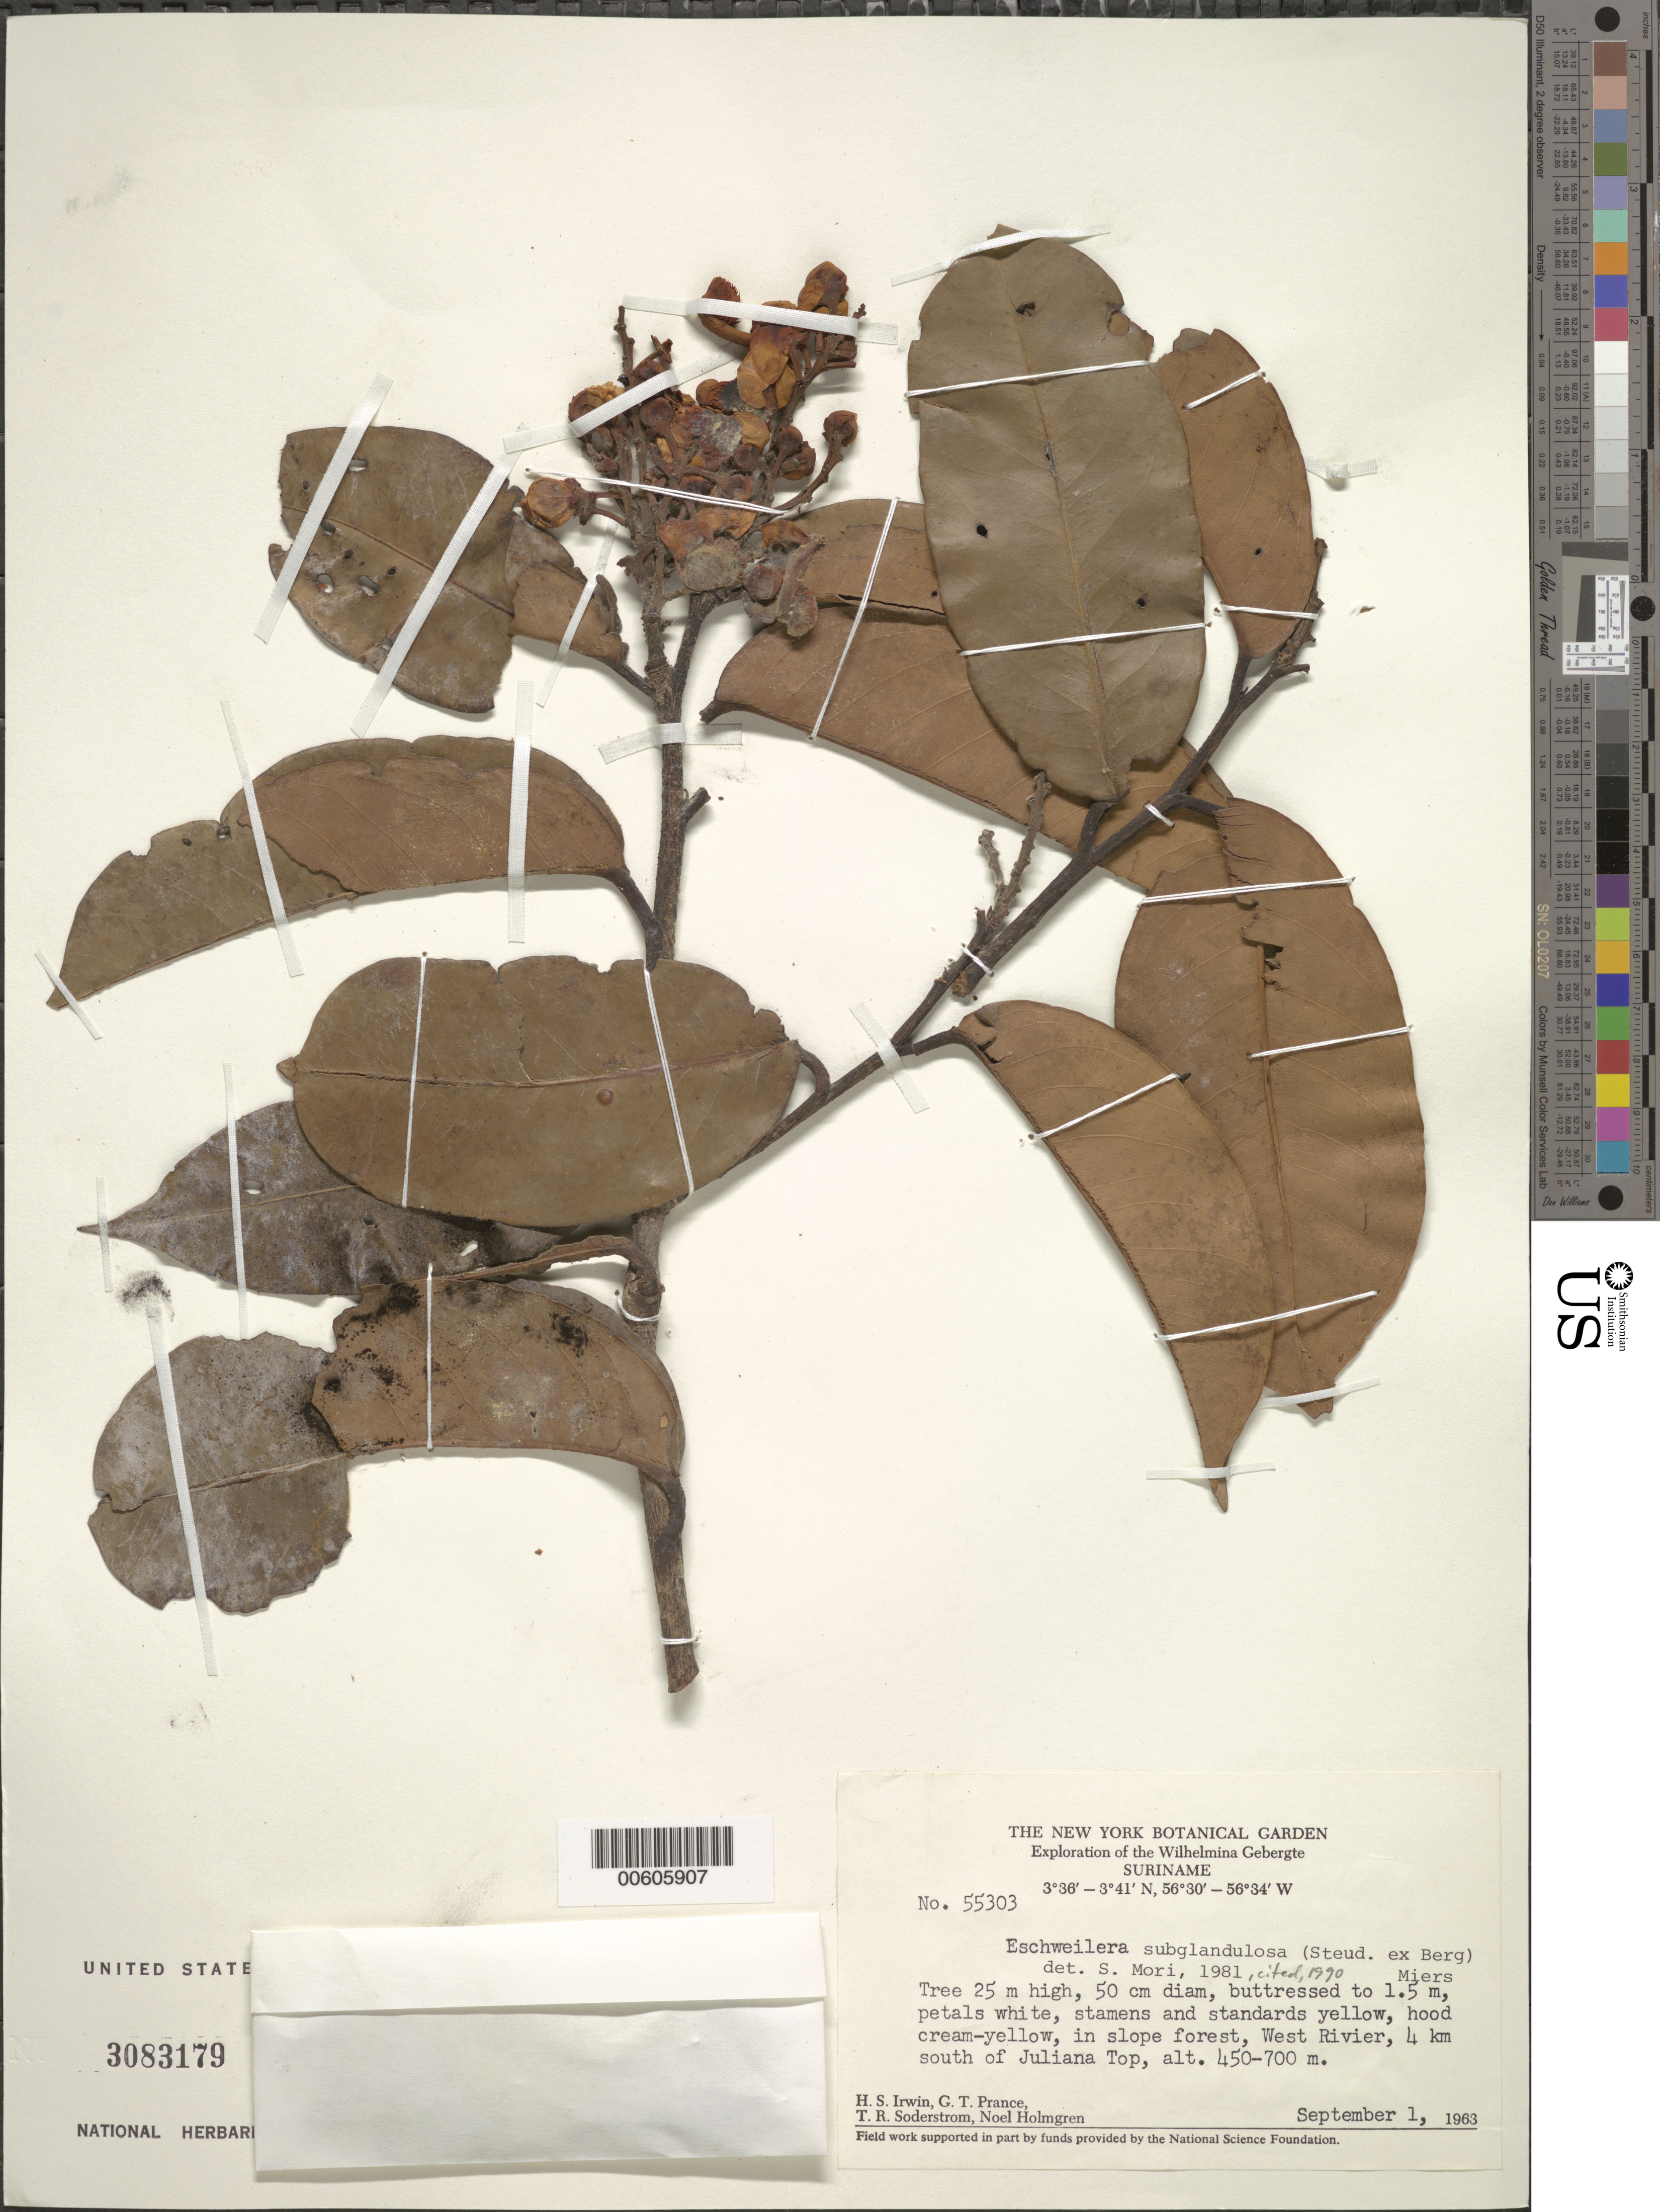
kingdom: Plantae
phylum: Tracheophyta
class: Magnoliopsida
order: Ericales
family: Lecythidaceae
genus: Eschweilera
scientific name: Eschweilera subglandulosa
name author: (Steud. ex Berg) Miers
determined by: Mori, Scott A.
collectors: H. Irwin, G. T. Prance, T. R. Soderstrom & N. H. Holmgren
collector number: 55303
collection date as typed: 1-Sep-63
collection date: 1963-09-01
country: Suriname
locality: Wilhelminagebergte (Wilhelmina Mts.), West River, 4 km S of Juliana Top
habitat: Slope forest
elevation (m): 450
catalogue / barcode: US 3083179